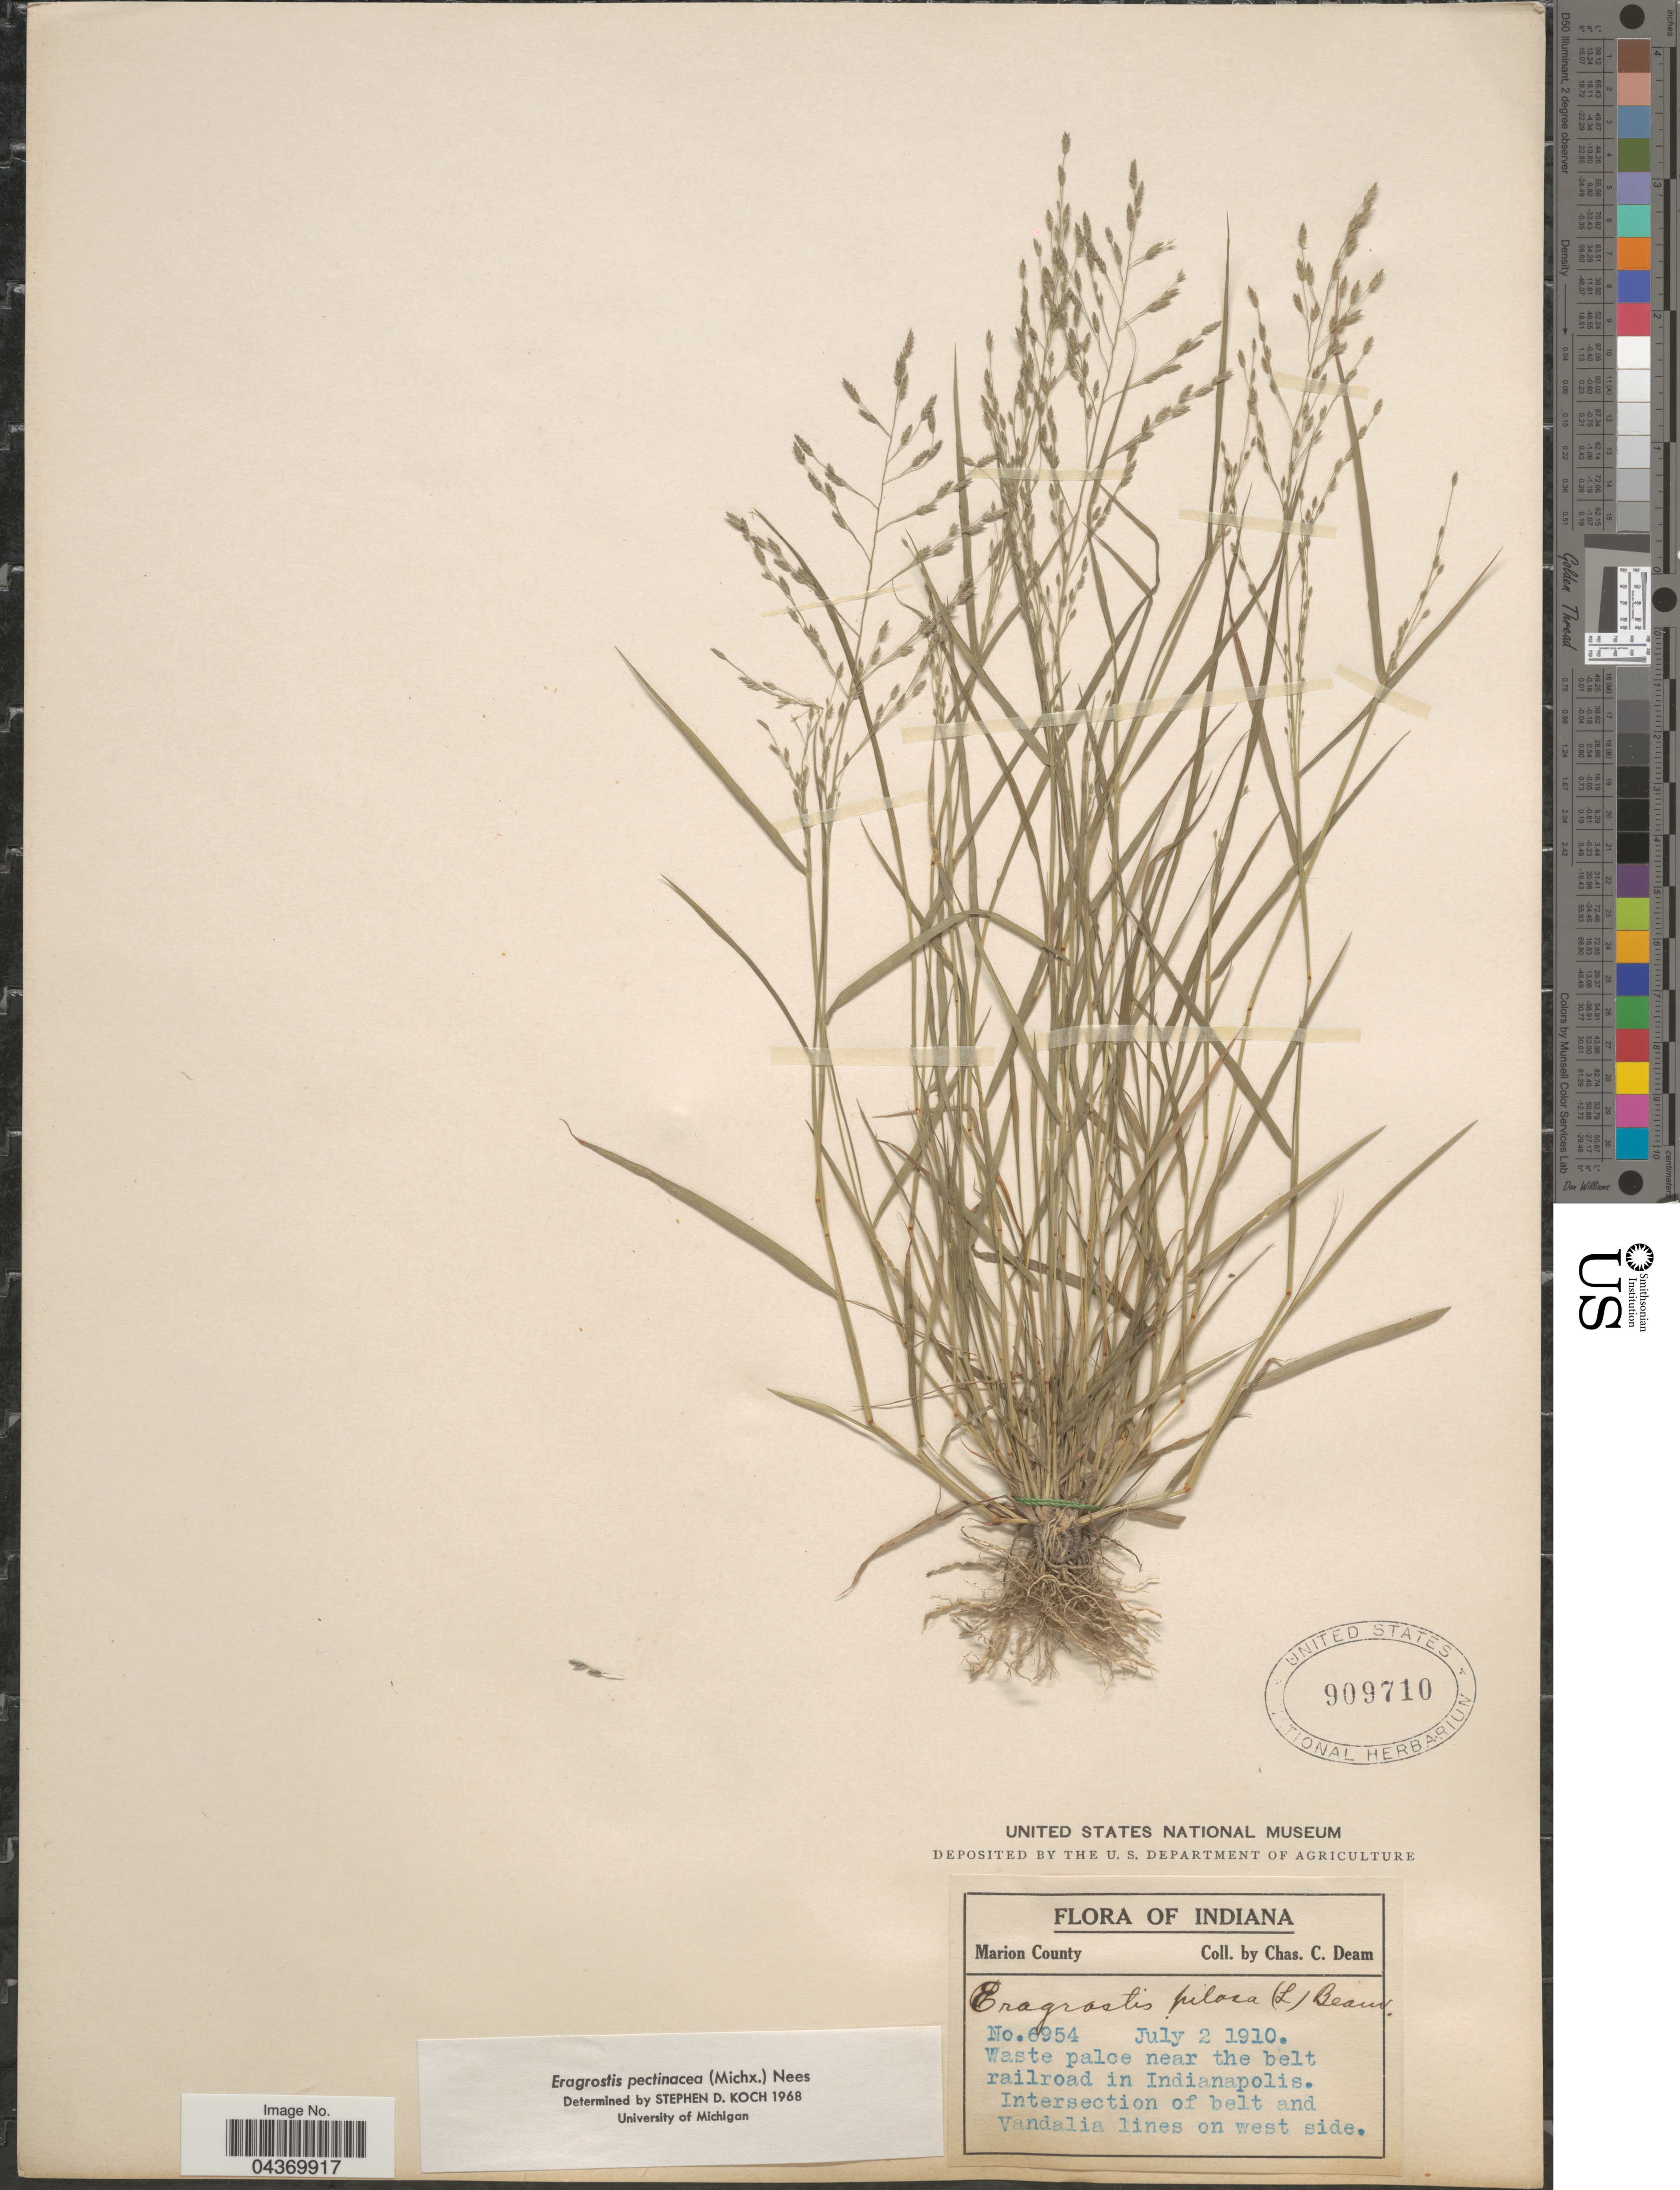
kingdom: Plantae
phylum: Tracheophyta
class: Liliopsida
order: Poales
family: Poaceae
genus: Eragrostis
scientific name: Eragrostis pectinacea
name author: (Michx.) Nees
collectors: C. C. Deam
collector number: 6954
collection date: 1910-07-02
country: United States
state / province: Indiana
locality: Marion County. Waste palce near the belt railroad in Indianapolis. Intersection of belt and Vandalia lines on west side.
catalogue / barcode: US 909710